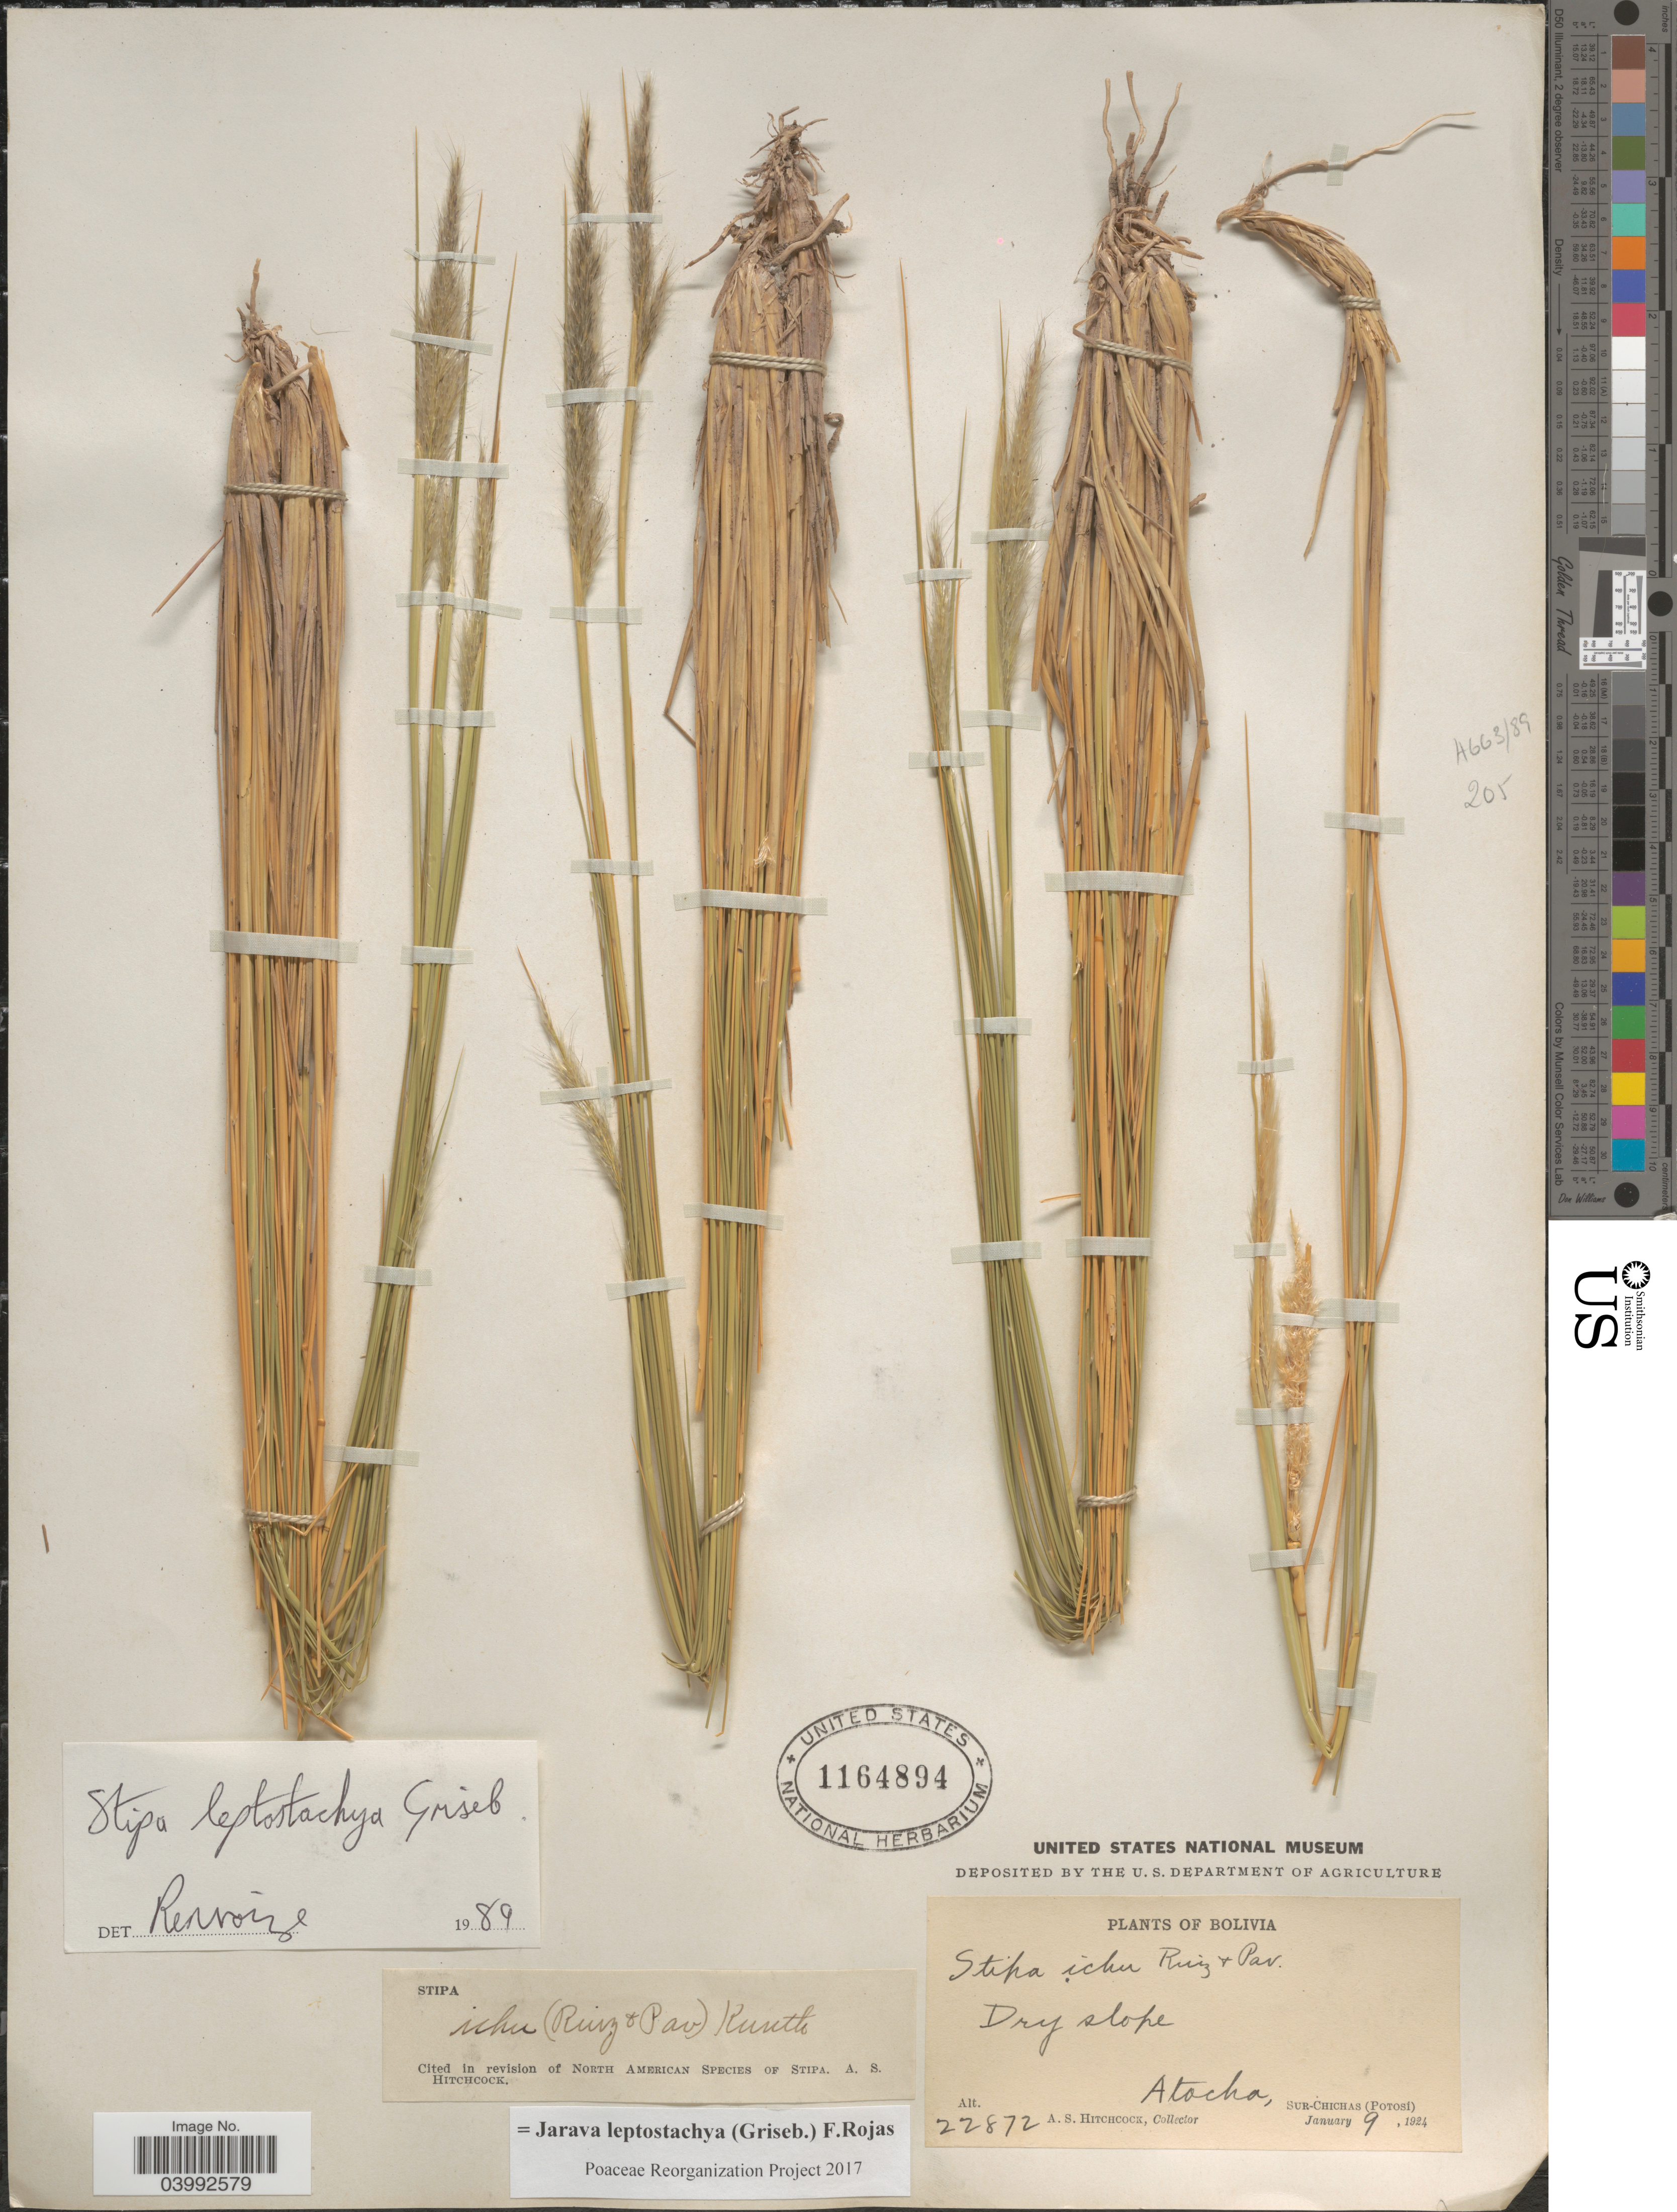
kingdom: Plantae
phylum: Tracheophyta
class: Liliopsida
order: Poales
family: Poaceae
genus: Jarava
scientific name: Jarava leptostachya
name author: (Griseb.) F. Rojas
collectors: A. S. Hitchcock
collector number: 22872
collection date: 1924-01-09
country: Bolivia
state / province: Potosi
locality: Atocha, Sur-Chichas.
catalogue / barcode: US 1164894